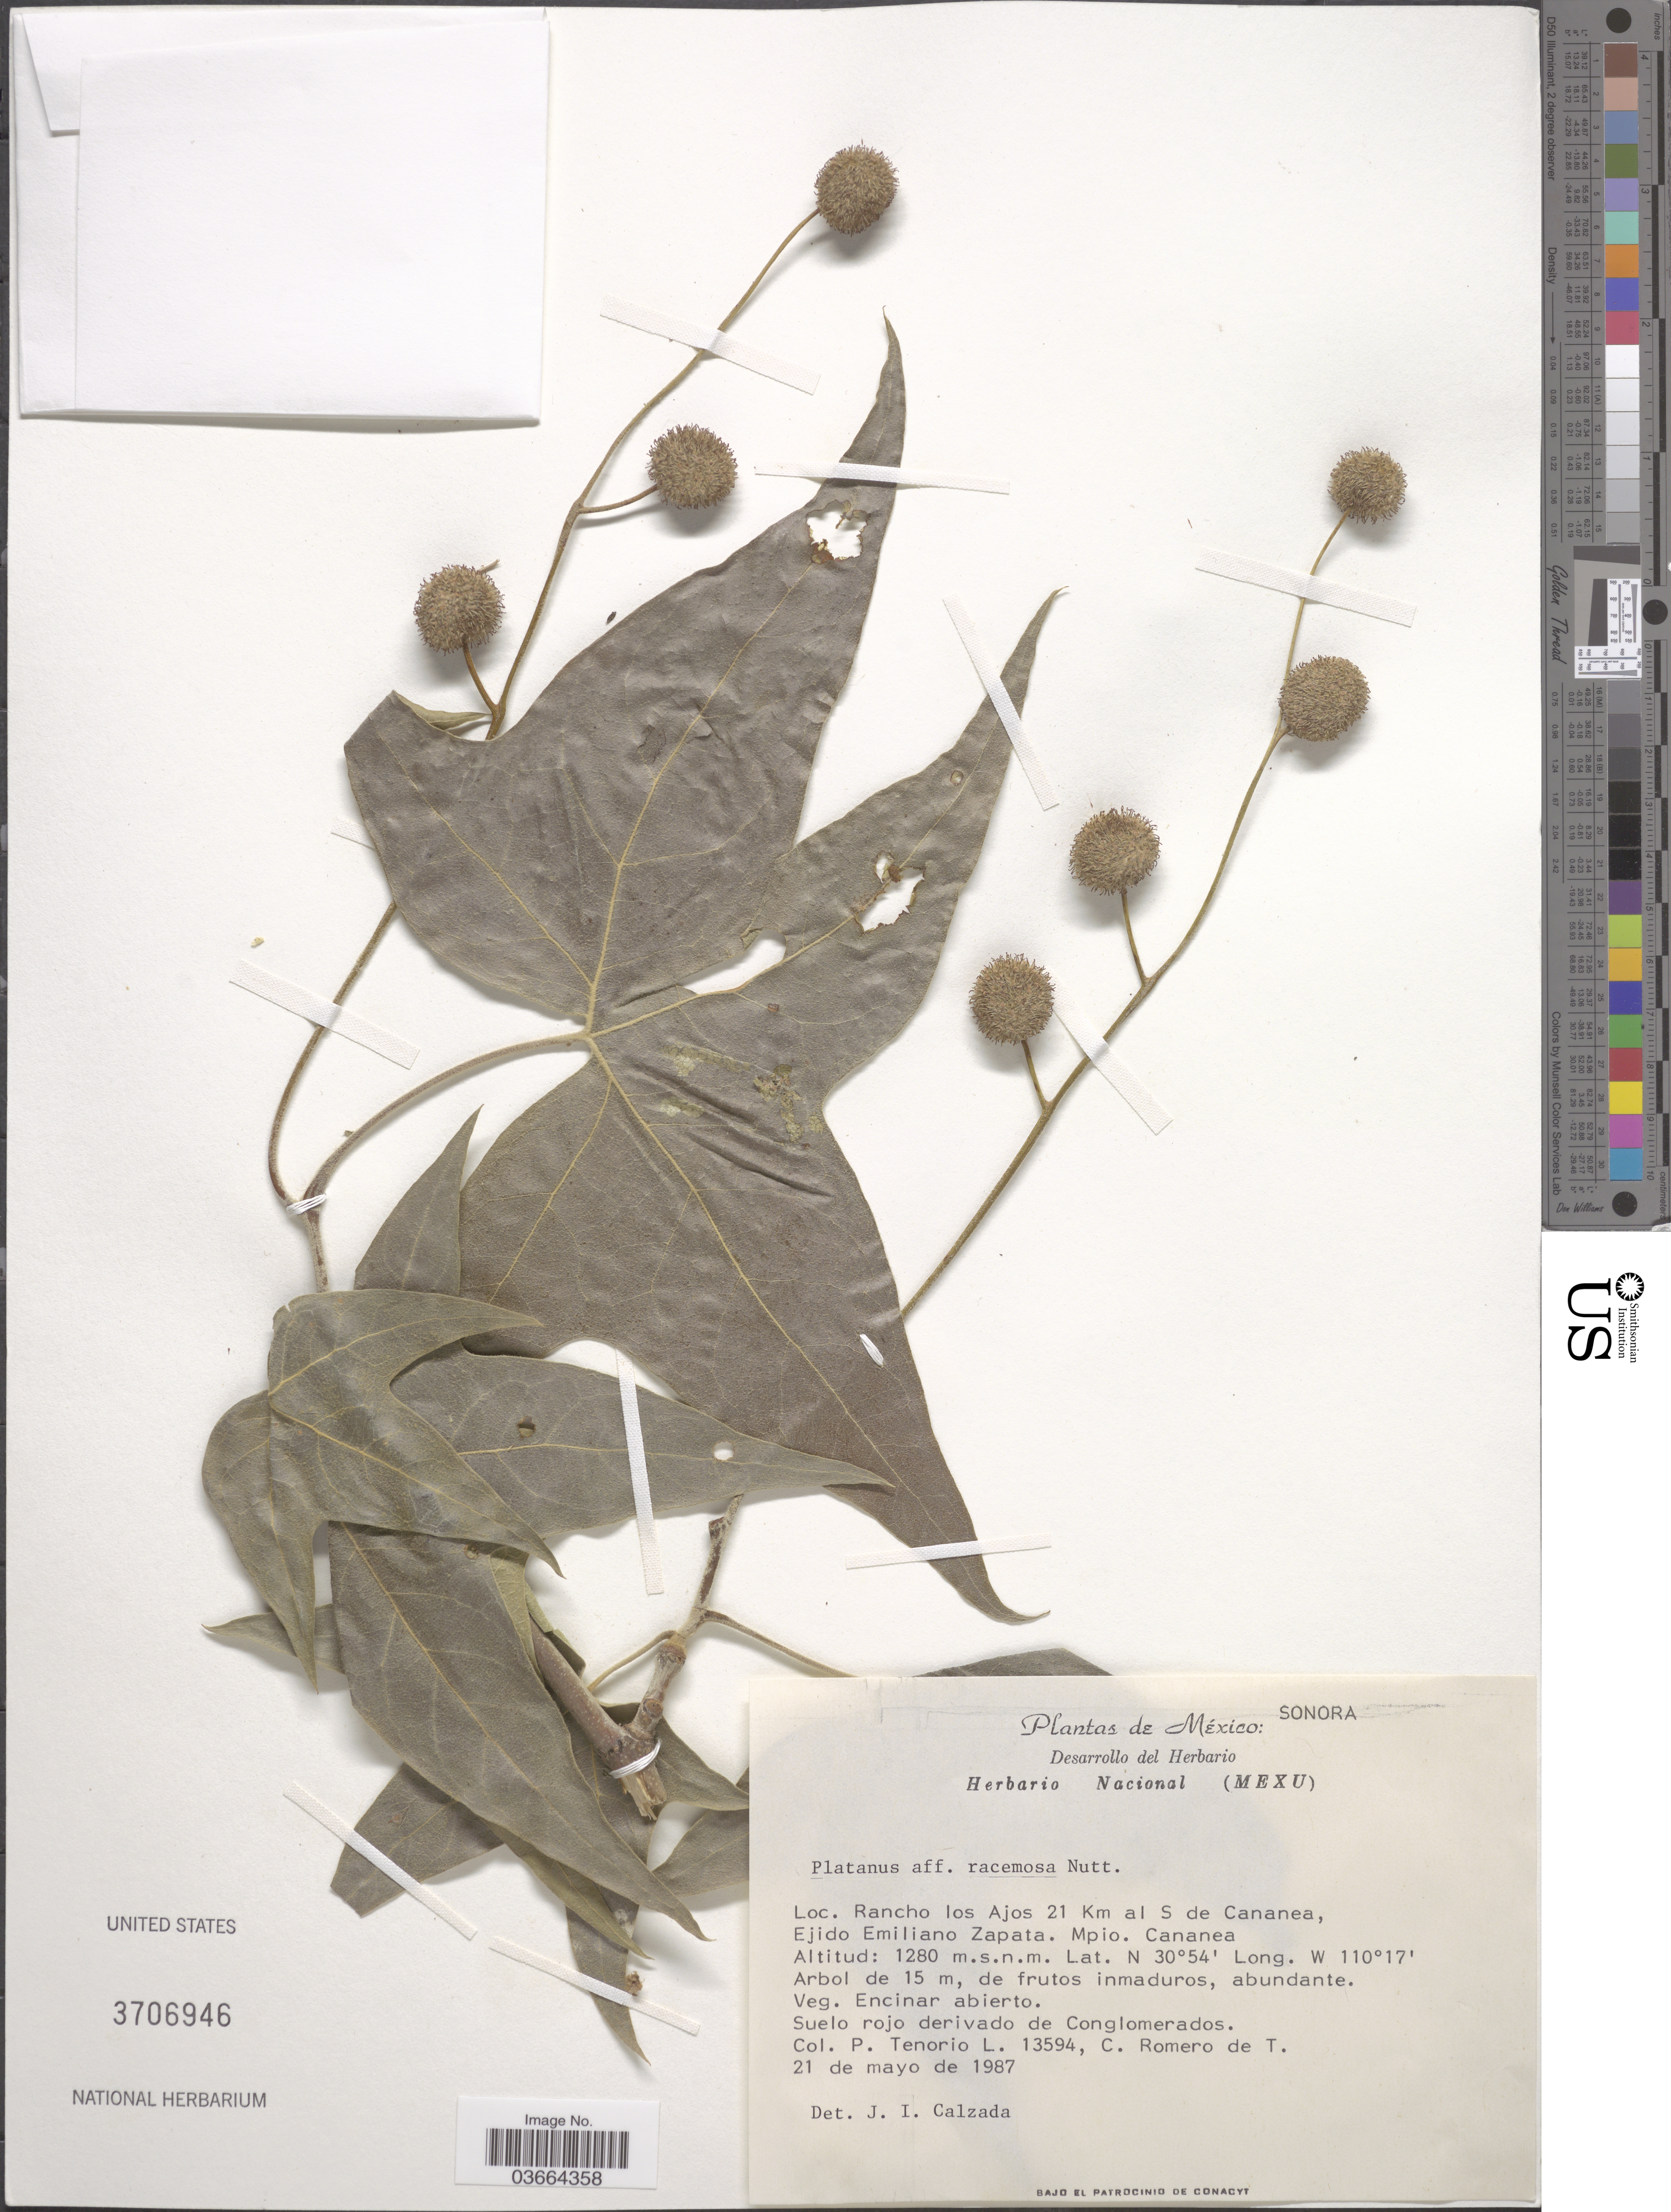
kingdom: Plantae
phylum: Tracheophyta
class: Magnoliopsida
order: Proteales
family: Platanaceae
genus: Platanus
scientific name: Platanus racemosa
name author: Nutt.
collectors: P. Tenorio L. & C. Romero de T.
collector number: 13594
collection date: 1987-05-21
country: Mexico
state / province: Sonora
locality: Rancho los Ajos 21 Km al S de Cananea, Ejido Emiliano Zapata. Mpio. Cananea.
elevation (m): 1280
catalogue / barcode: US 3706946